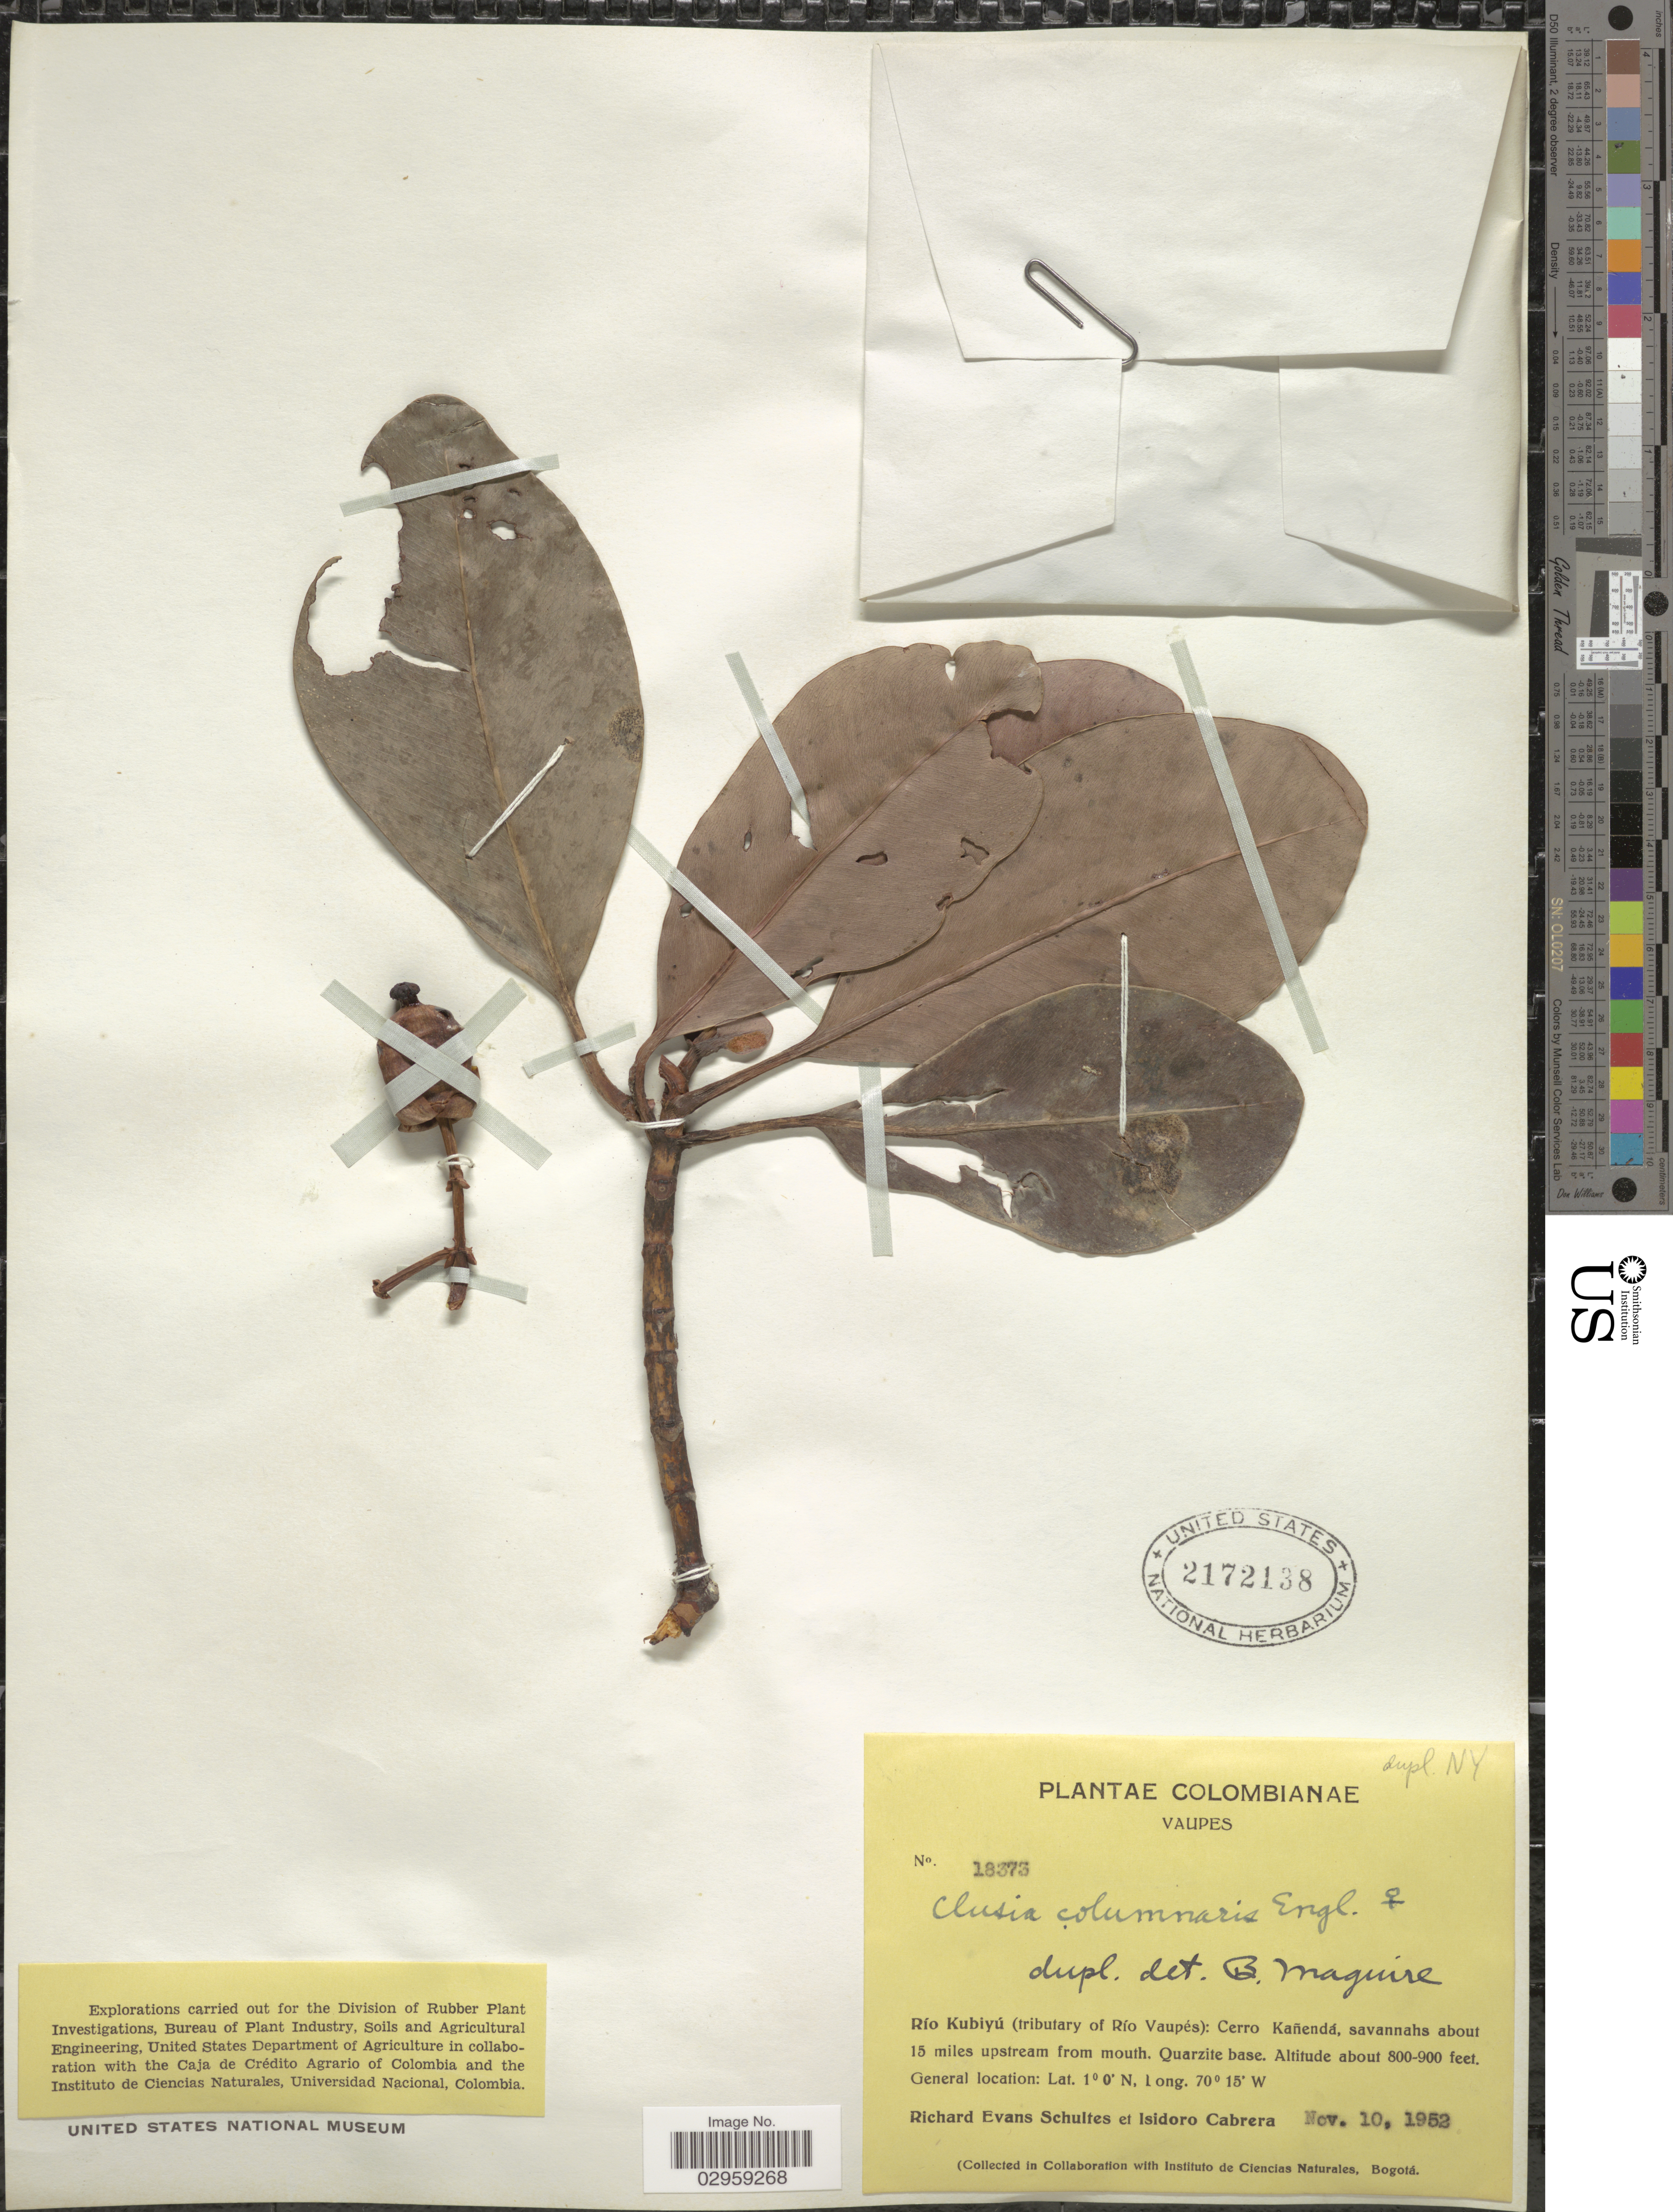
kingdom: Plantae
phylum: Tracheophyta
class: Magnoliopsida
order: Malpighiales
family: Clusiaceae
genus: Clusia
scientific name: Clusia columnaris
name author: Engl.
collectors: R. E. Schultes & I. Cabrera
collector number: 18373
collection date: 1952-11-10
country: Colombia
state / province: Vaupés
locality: Río Kubiyú (tributary of Río Vaupés): Cerro Kañendá, savannahs about 15 miles upstream from mouth. Quartzite base.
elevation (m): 244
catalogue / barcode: US 2172138